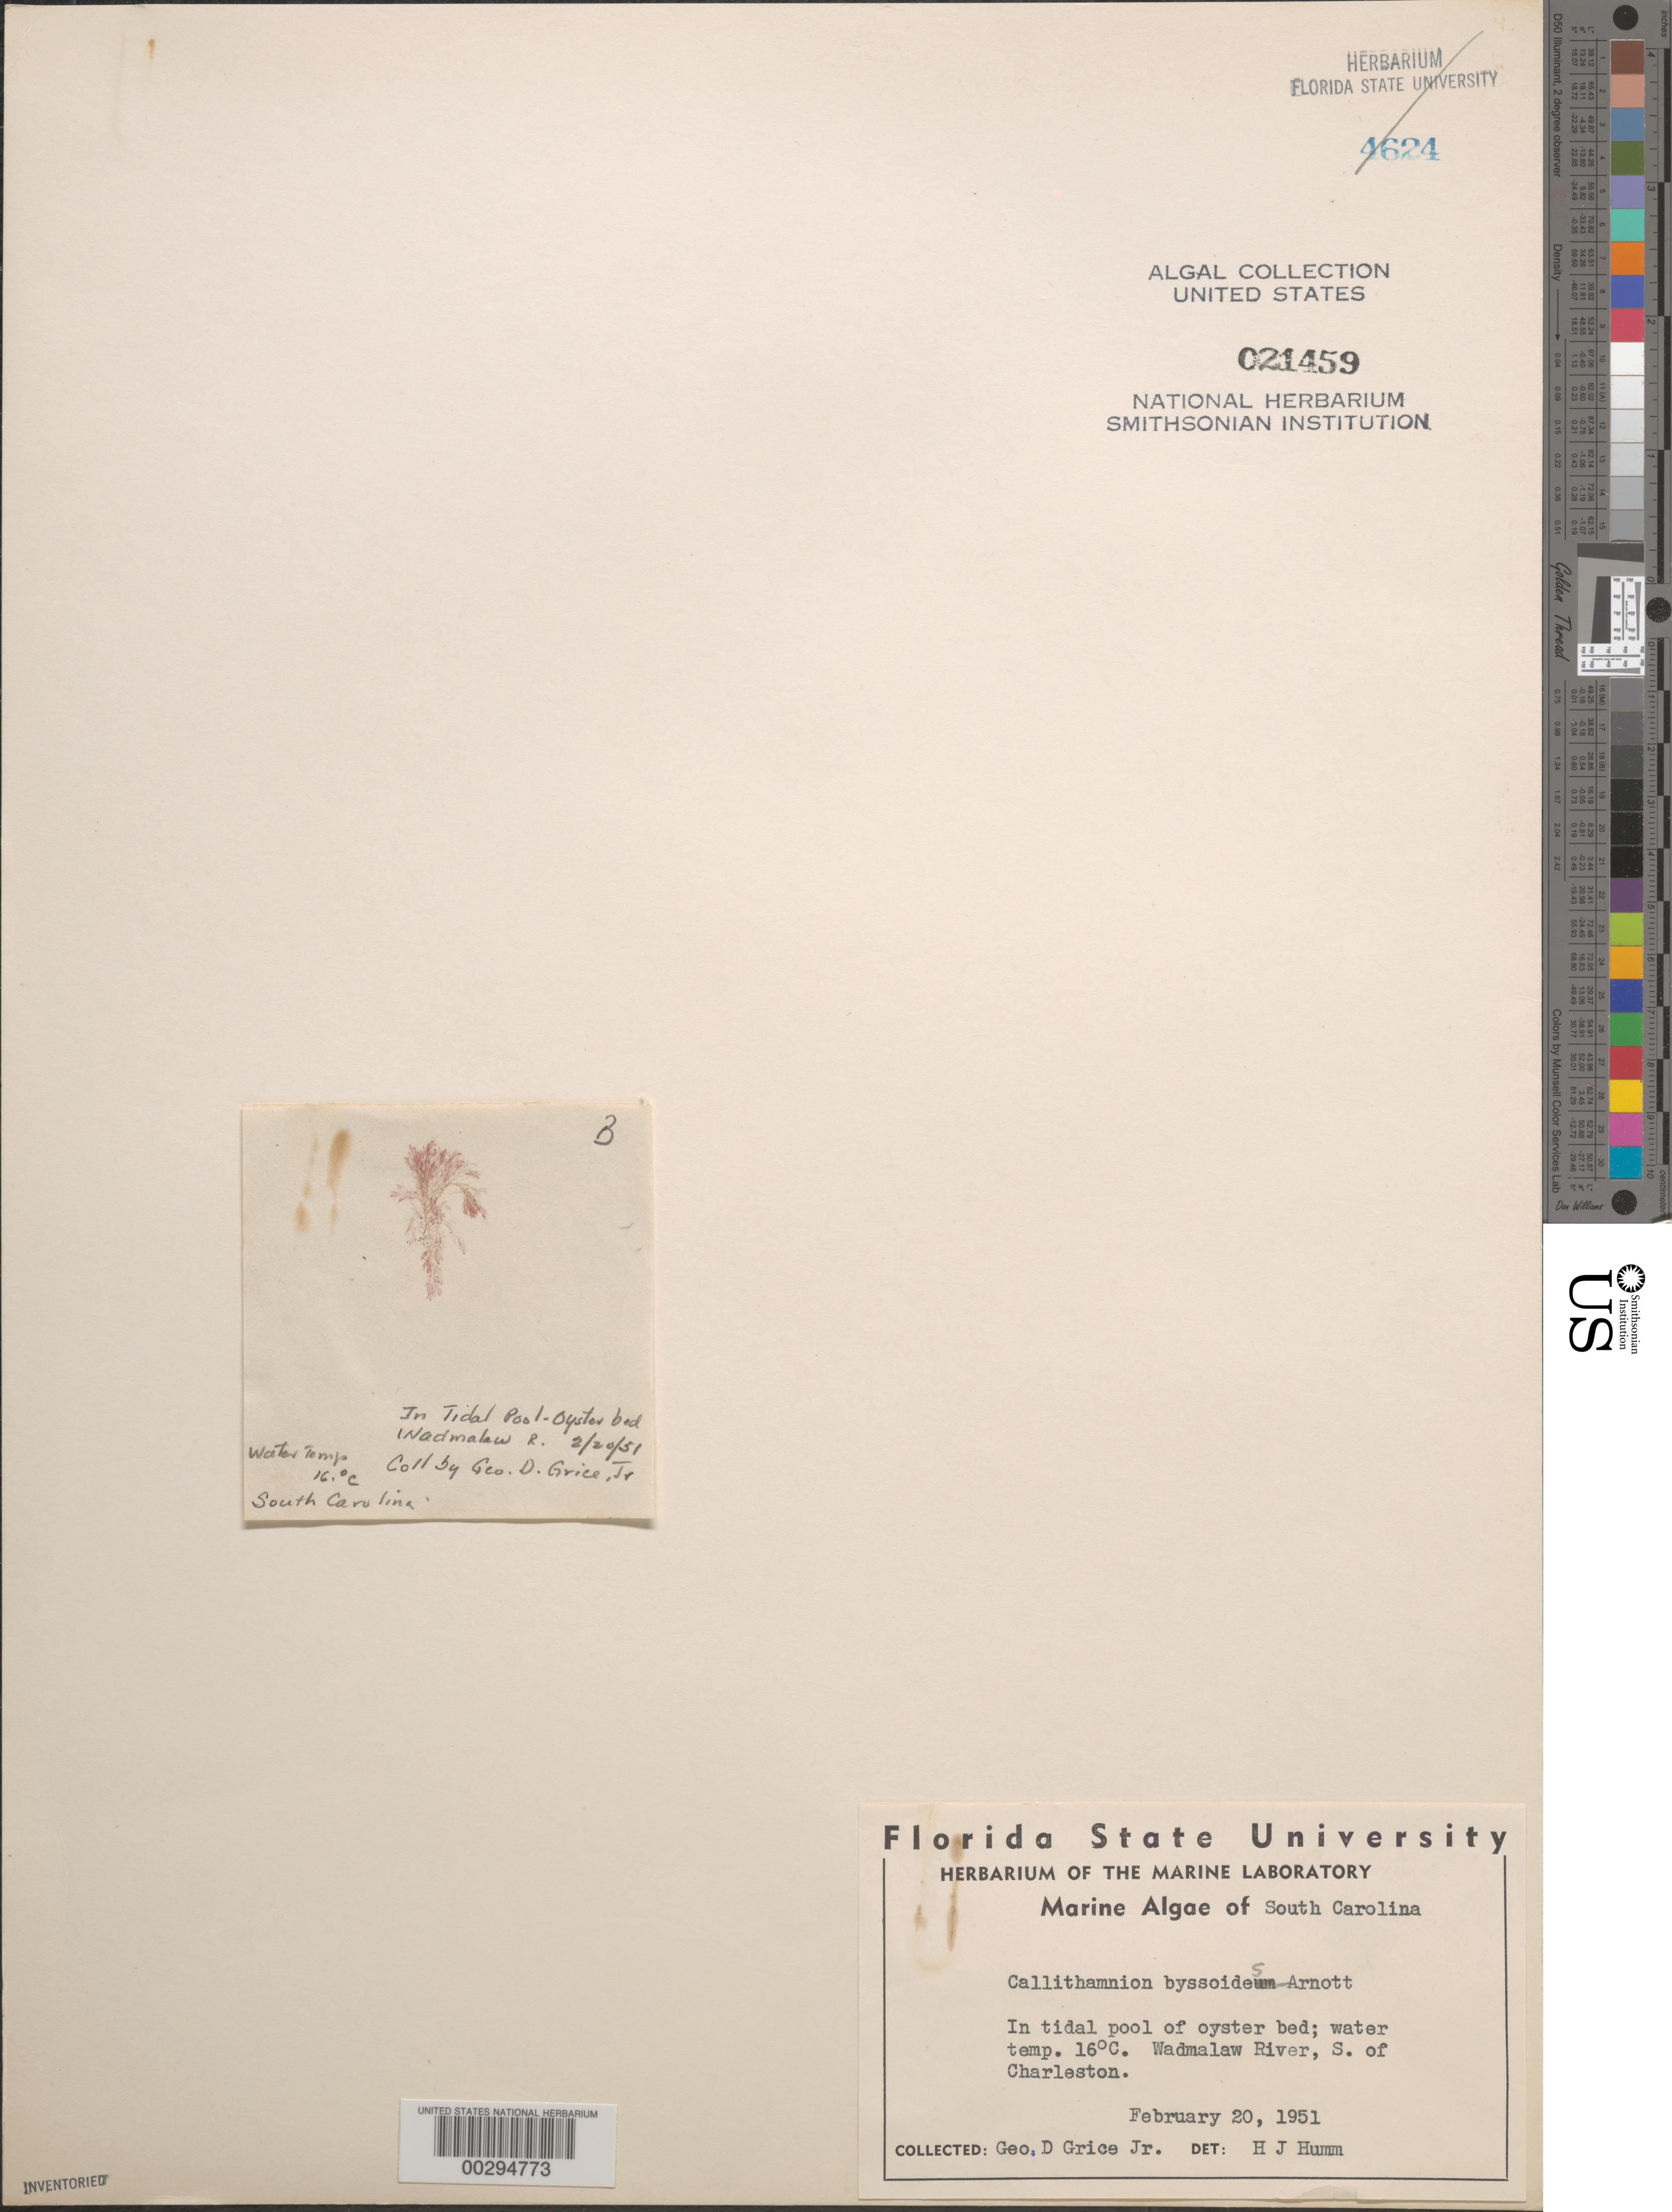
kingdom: Plantae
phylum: Rhodophyta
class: Florideophyceae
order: Ceramiales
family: Callithamniaceae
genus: Aglaothamnion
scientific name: Aglaothamnion tenuissimum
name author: (Bonnem.) Feldm.-Maz.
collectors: G. Grice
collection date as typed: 20 Feb 1951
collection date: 1951-02-20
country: United States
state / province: South Carolina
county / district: Charleston County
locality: Wadmalaw River, south of Charleston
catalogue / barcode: US 21459